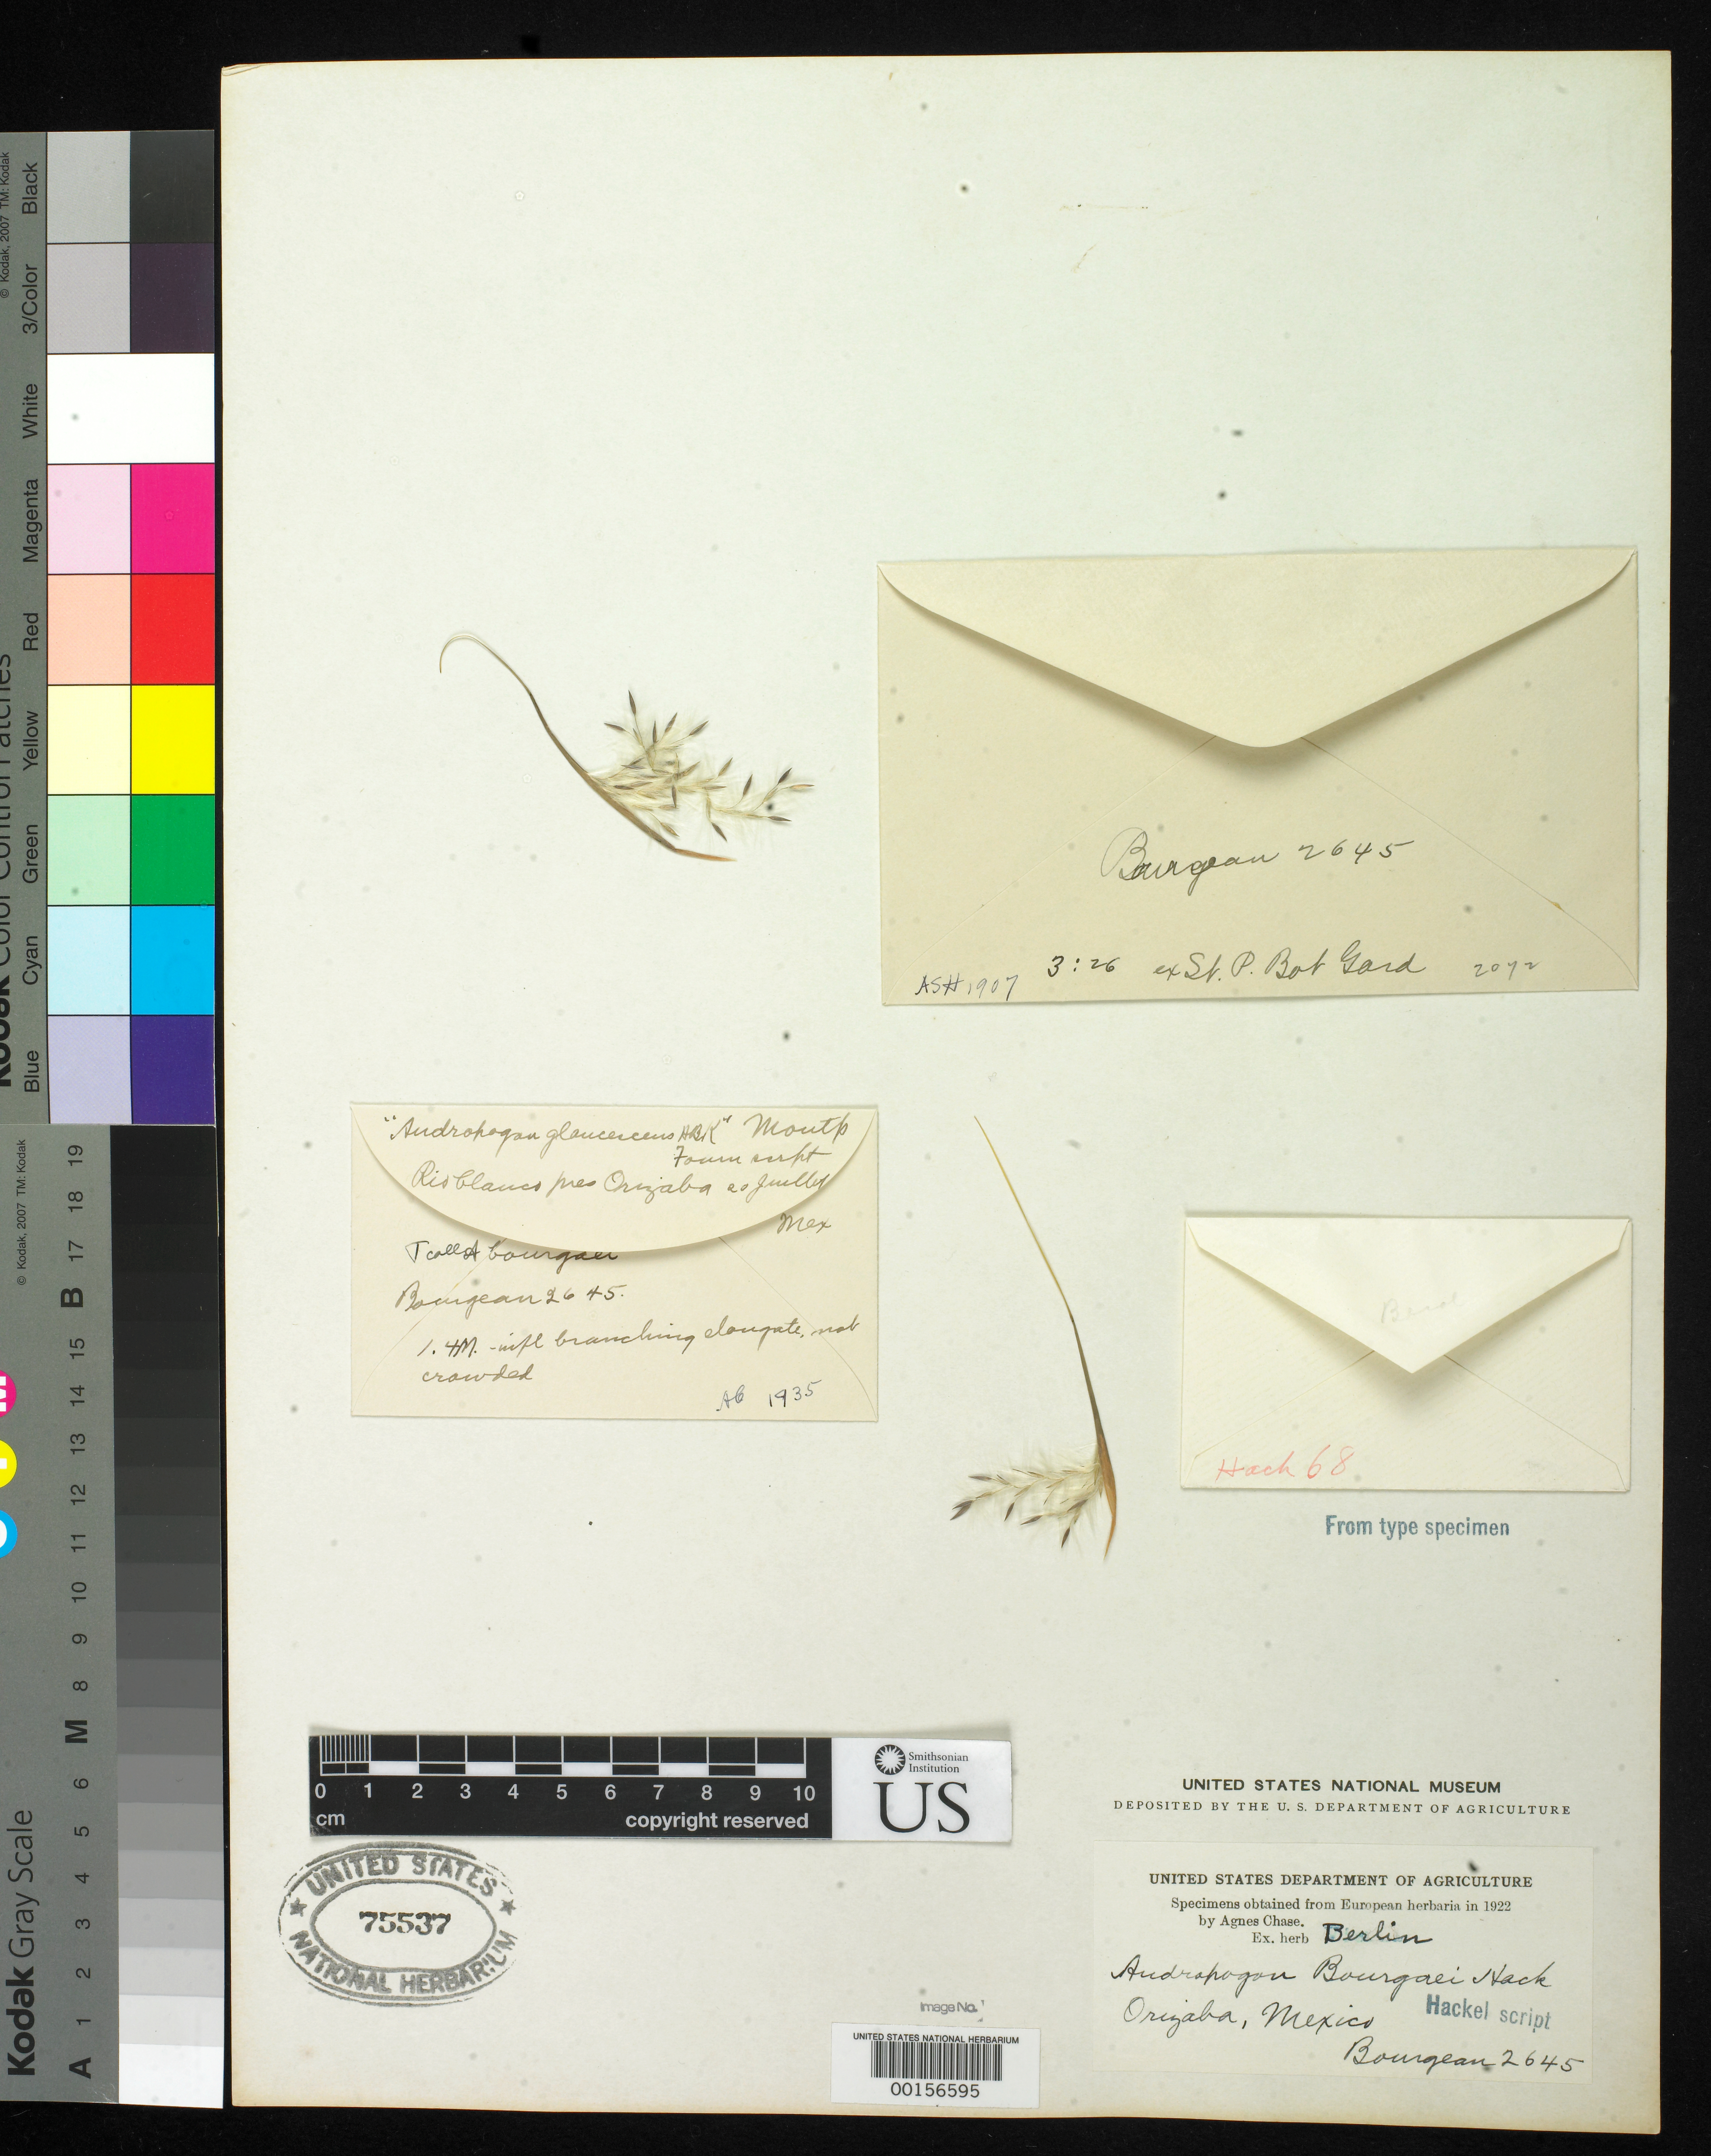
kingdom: Plantae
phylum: Tracheophyta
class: Liliopsida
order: Poales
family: Poaceae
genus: Andropogon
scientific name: Andropogon bourgaei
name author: Hack.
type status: Type Fragment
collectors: E. Bourgeau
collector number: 2645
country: Mexico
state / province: Veracruz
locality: Orizaba.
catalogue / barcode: US 75537